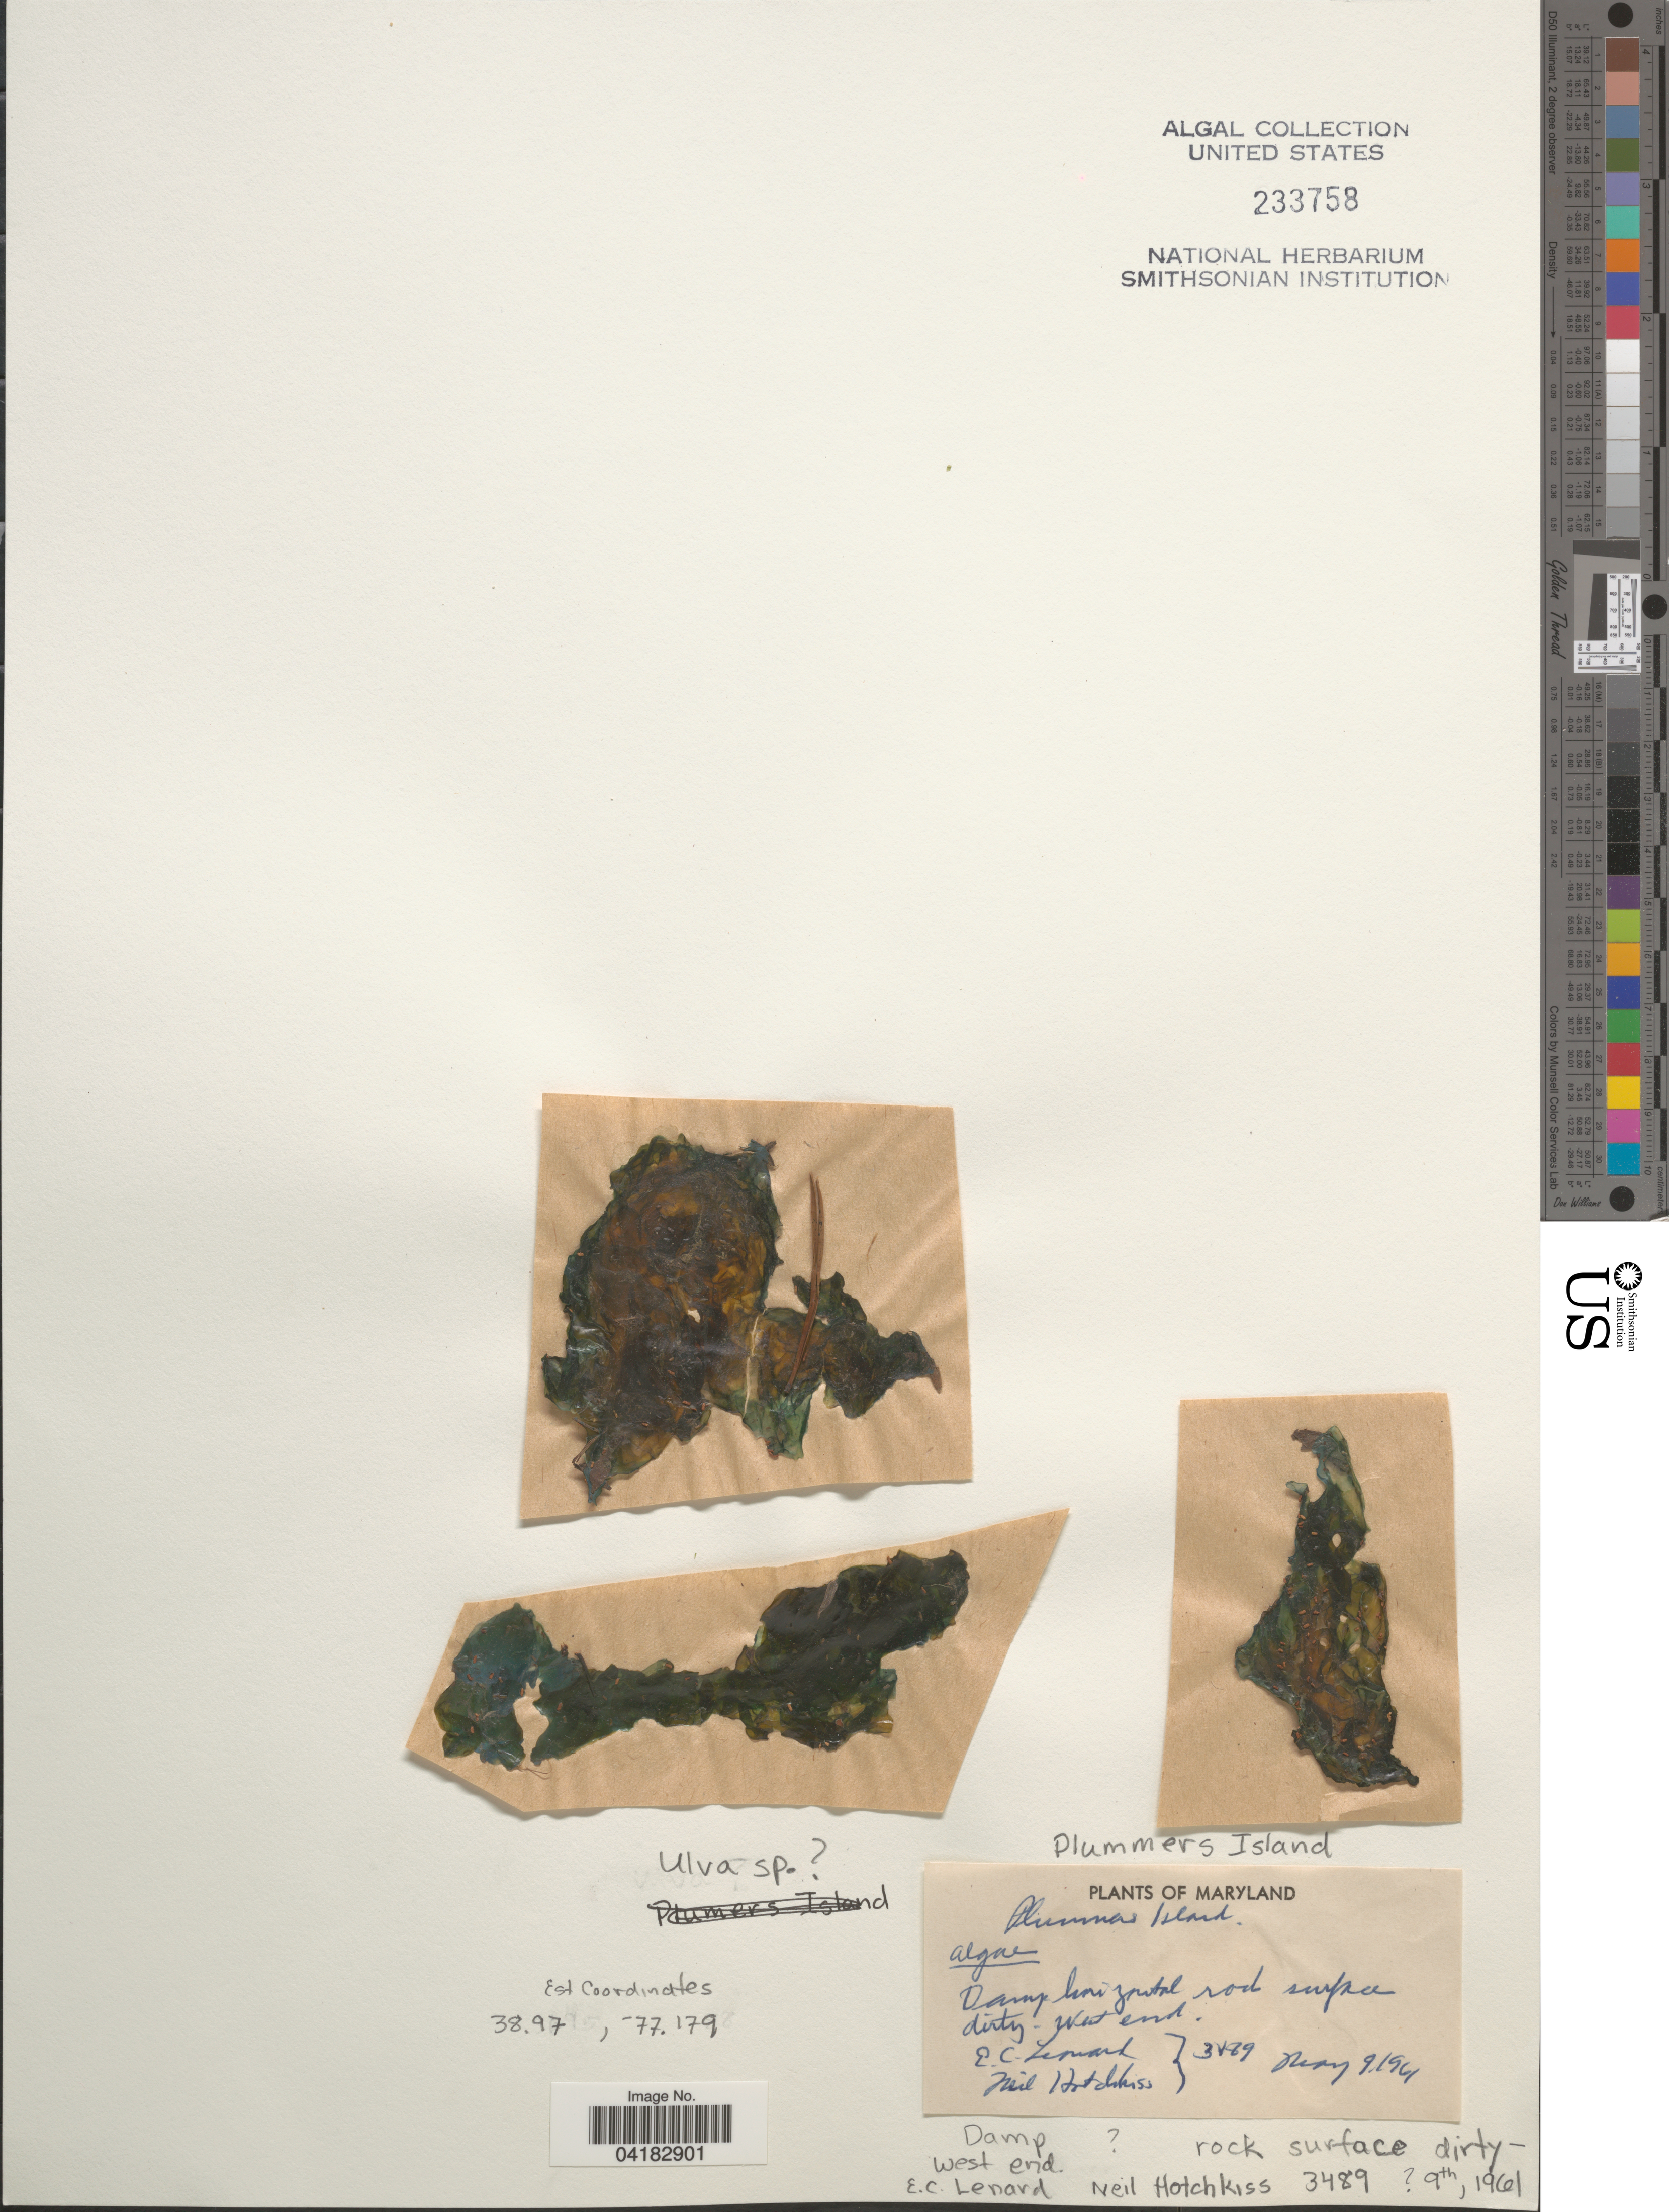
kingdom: Plantae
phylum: Chlorophyta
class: Ulvophyceae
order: Ulvales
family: Ulvaceae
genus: Ulva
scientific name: Ulva sp.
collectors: E. C. Leonard & N. Hotchkiss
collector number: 3489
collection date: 1961-05-09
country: United States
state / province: Maryland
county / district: Montgomery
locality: Plummers Island. West end.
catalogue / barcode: US 233758